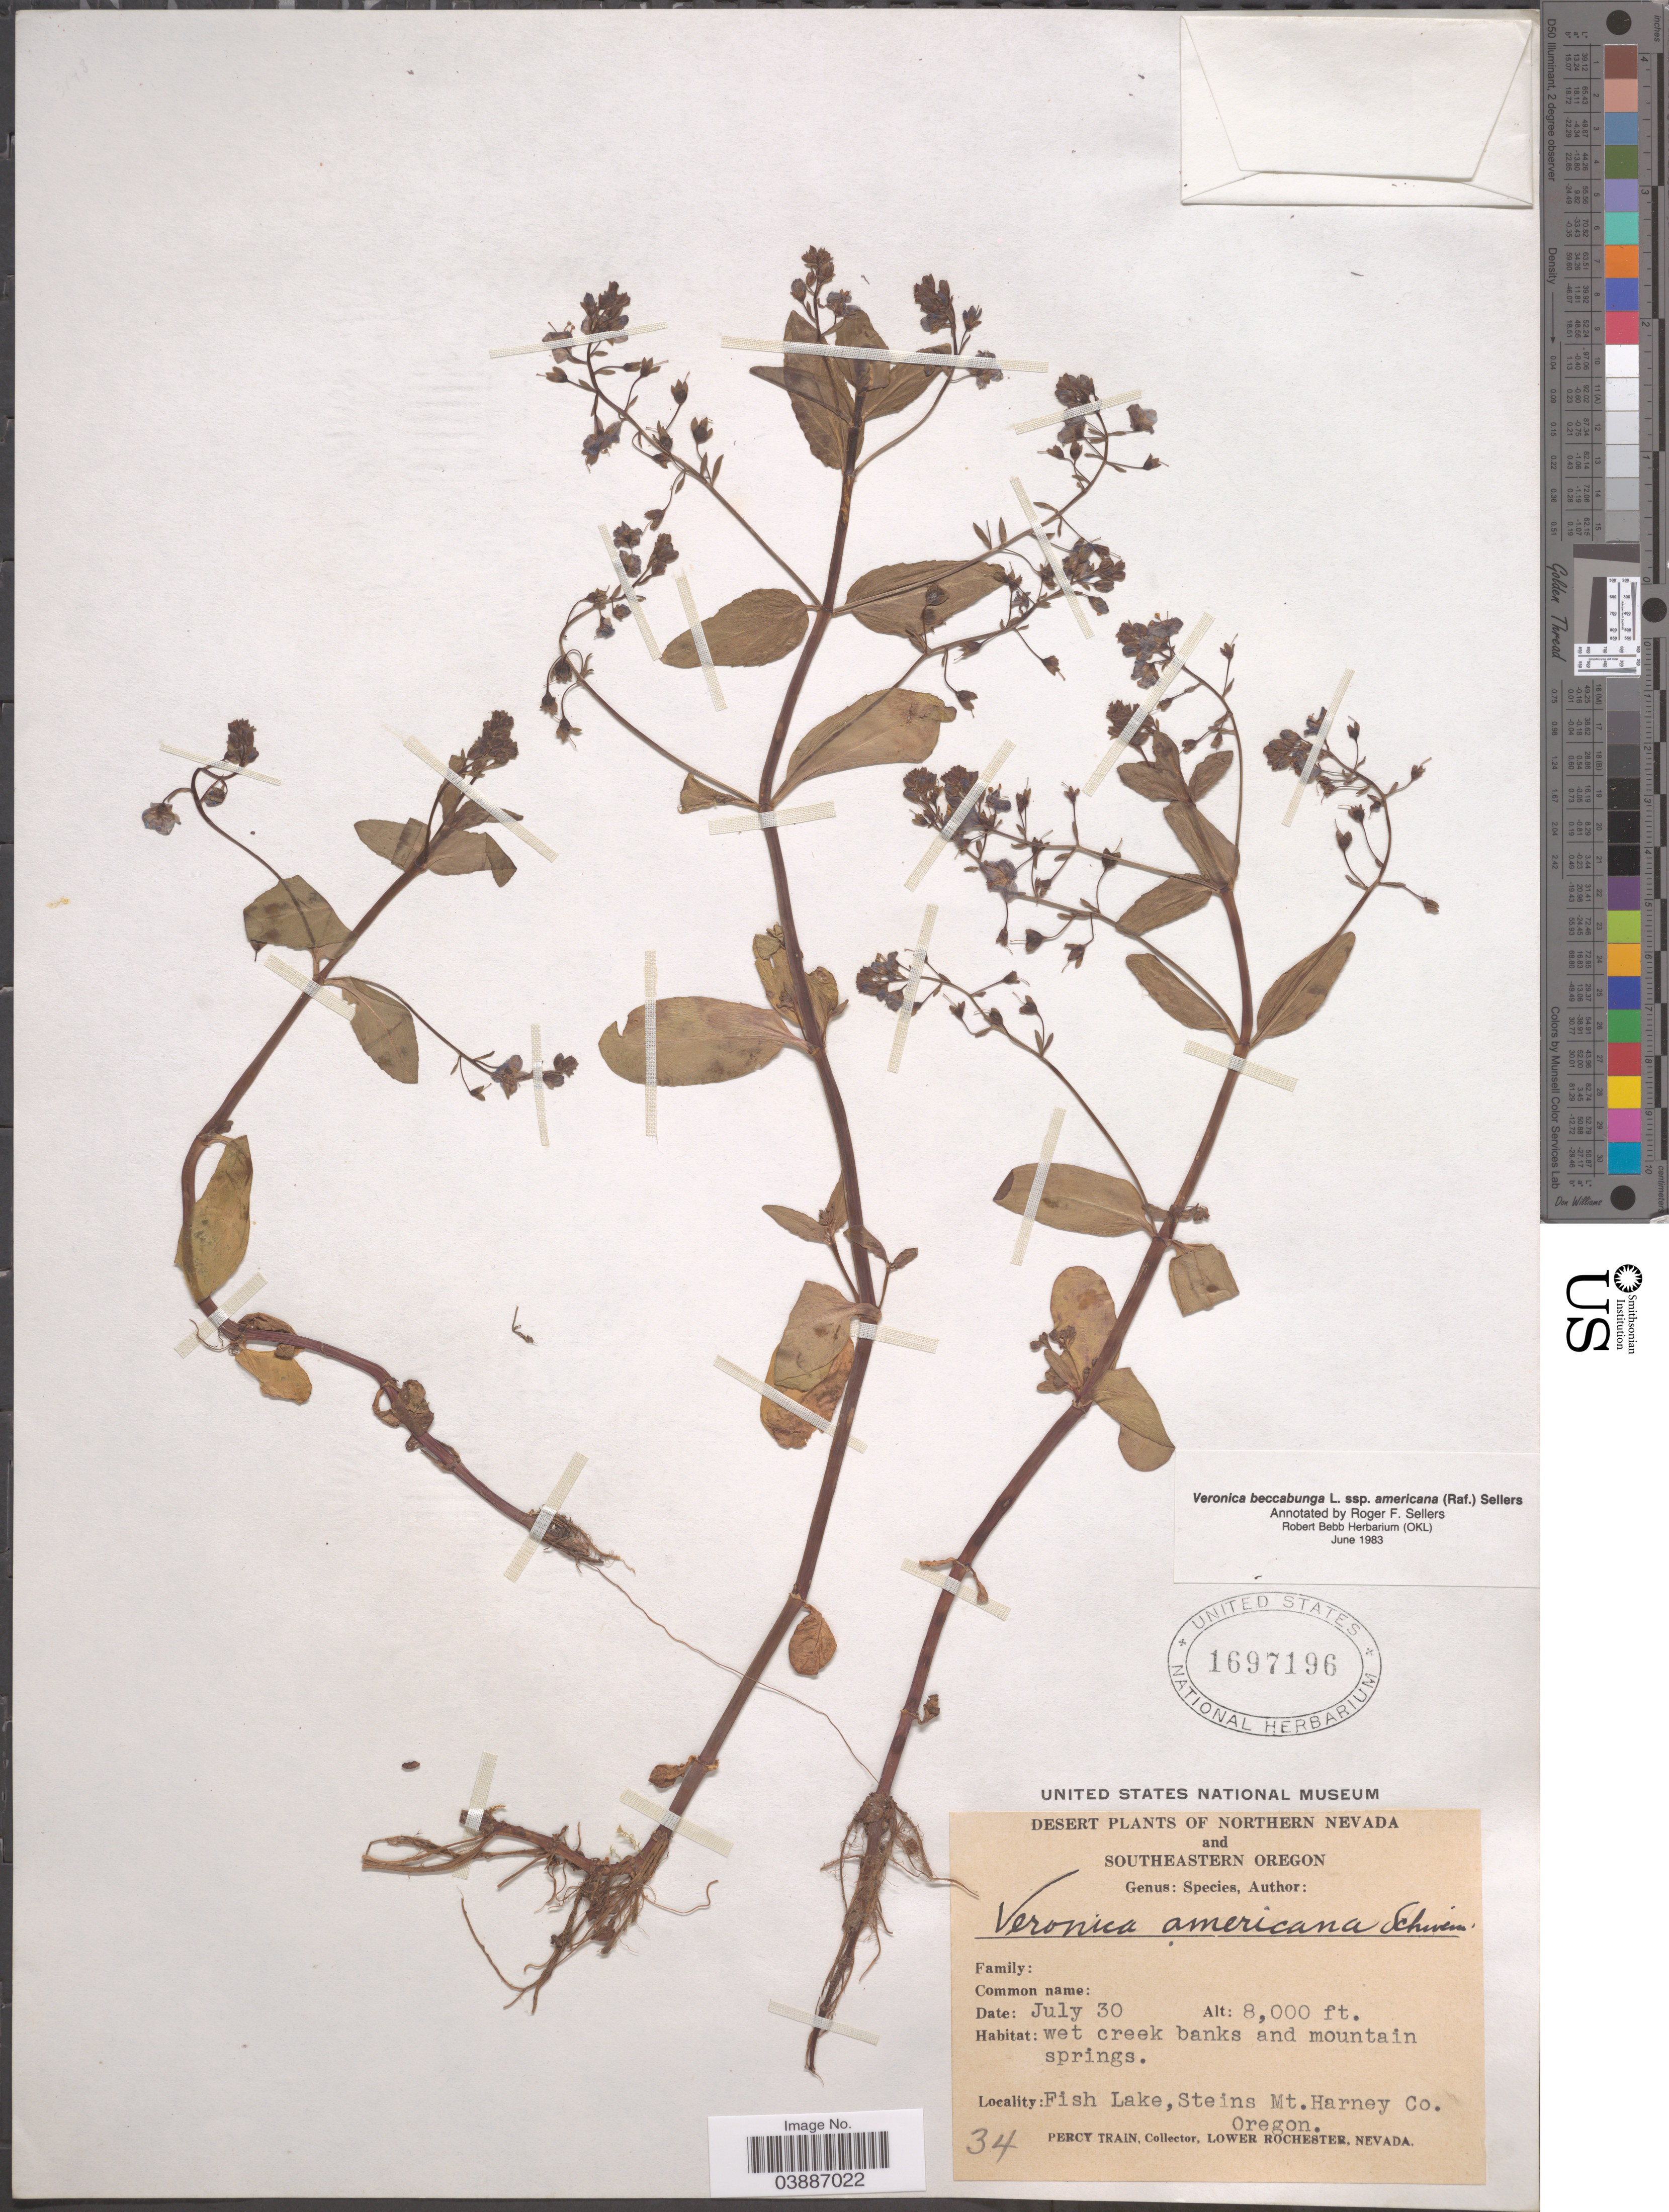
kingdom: Plantae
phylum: Tracheophyta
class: Magnoliopsida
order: Lamiales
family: Plantaginaceae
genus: Veronica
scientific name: Veronica beccabunga subsp. americana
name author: Raf.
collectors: P. Train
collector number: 34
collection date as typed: Transcribed d/m/y: /7/30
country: United States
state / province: Oregon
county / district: Harney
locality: Southeastern Oregon. Fish Lake, Steins Mt. Harney Co.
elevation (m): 2438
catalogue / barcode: US 1697196